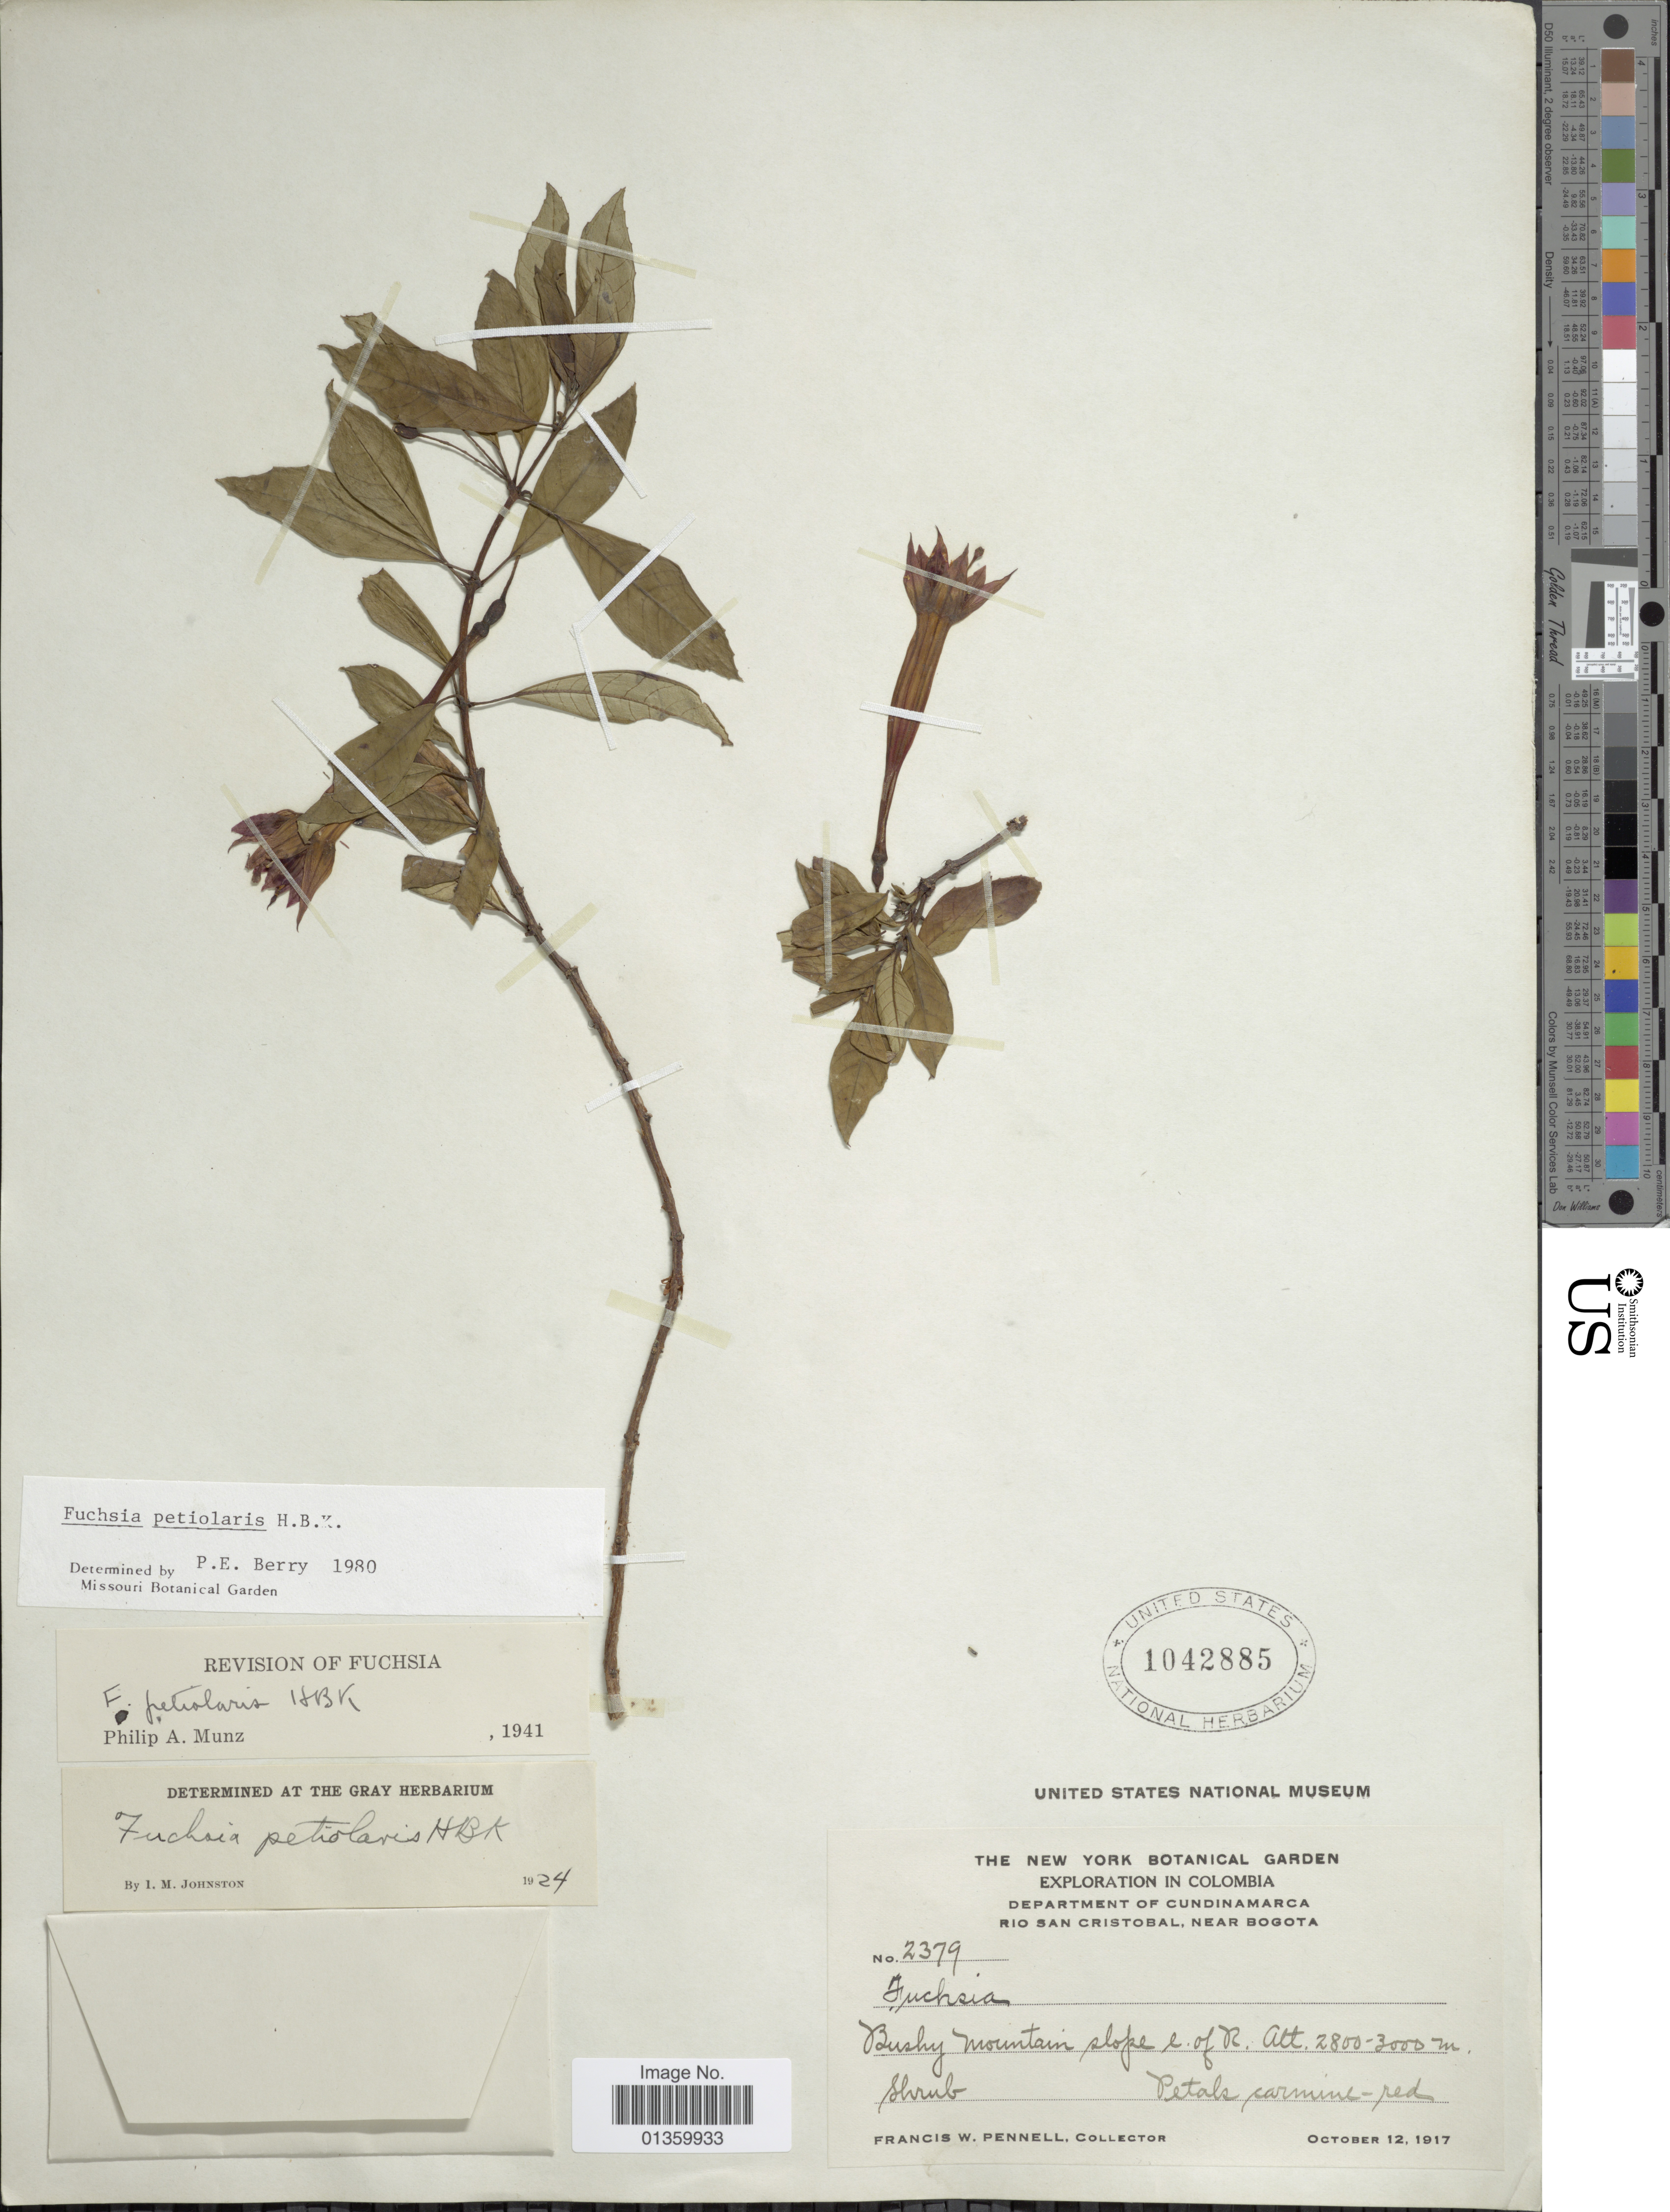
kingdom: Plantae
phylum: Tracheophyta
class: Magnoliopsida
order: Myrtales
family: Onagraceae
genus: Fuchsia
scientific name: Fuchsia petiolaris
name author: Kunth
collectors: F. W. Pennell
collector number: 2379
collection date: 1917-10-12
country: Colombia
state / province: Cundinamarca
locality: Rio San Cristobal, near Bogota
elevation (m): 2800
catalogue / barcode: US 1042885